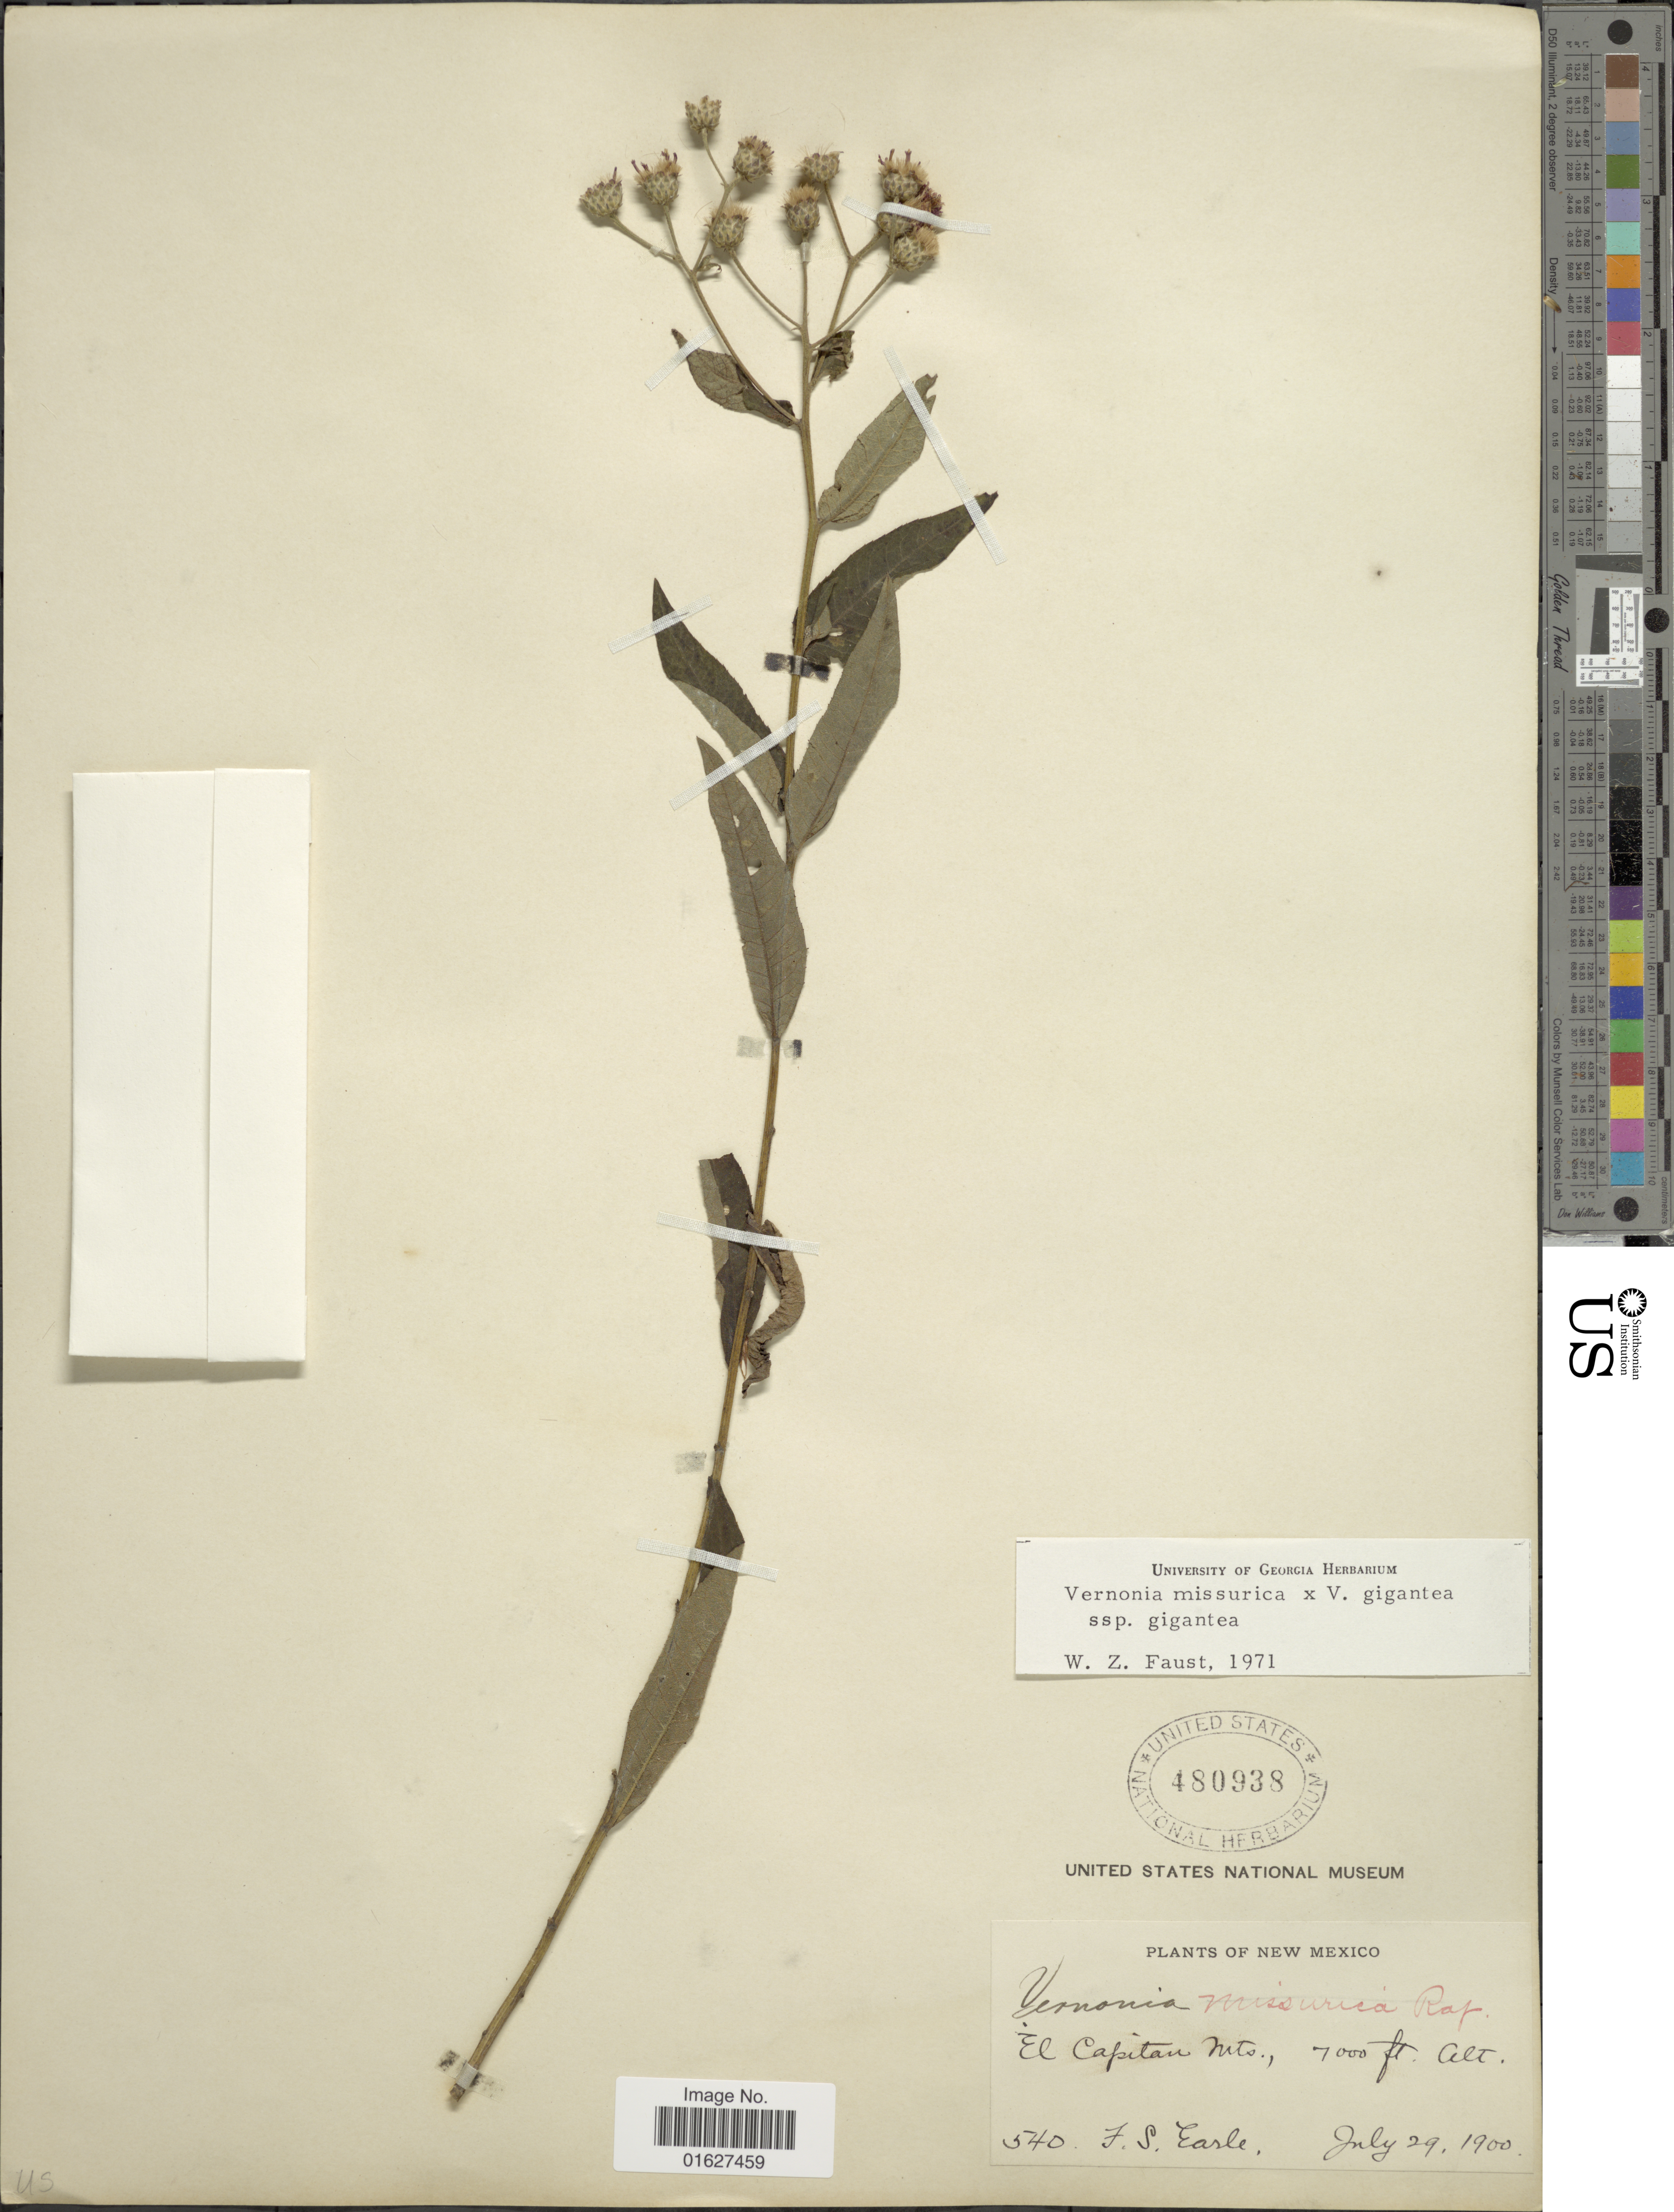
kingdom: Plantae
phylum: Tracheophyta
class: Magnoliopsida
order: Asterales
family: Asteraceae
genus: Vernonia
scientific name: Vernonia missurica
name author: Raf.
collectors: F. S. Earle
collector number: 540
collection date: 1900-07-29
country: United States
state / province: New Mexico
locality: New Mexico. El Capitan Mts.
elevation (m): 2134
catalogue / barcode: US 480938